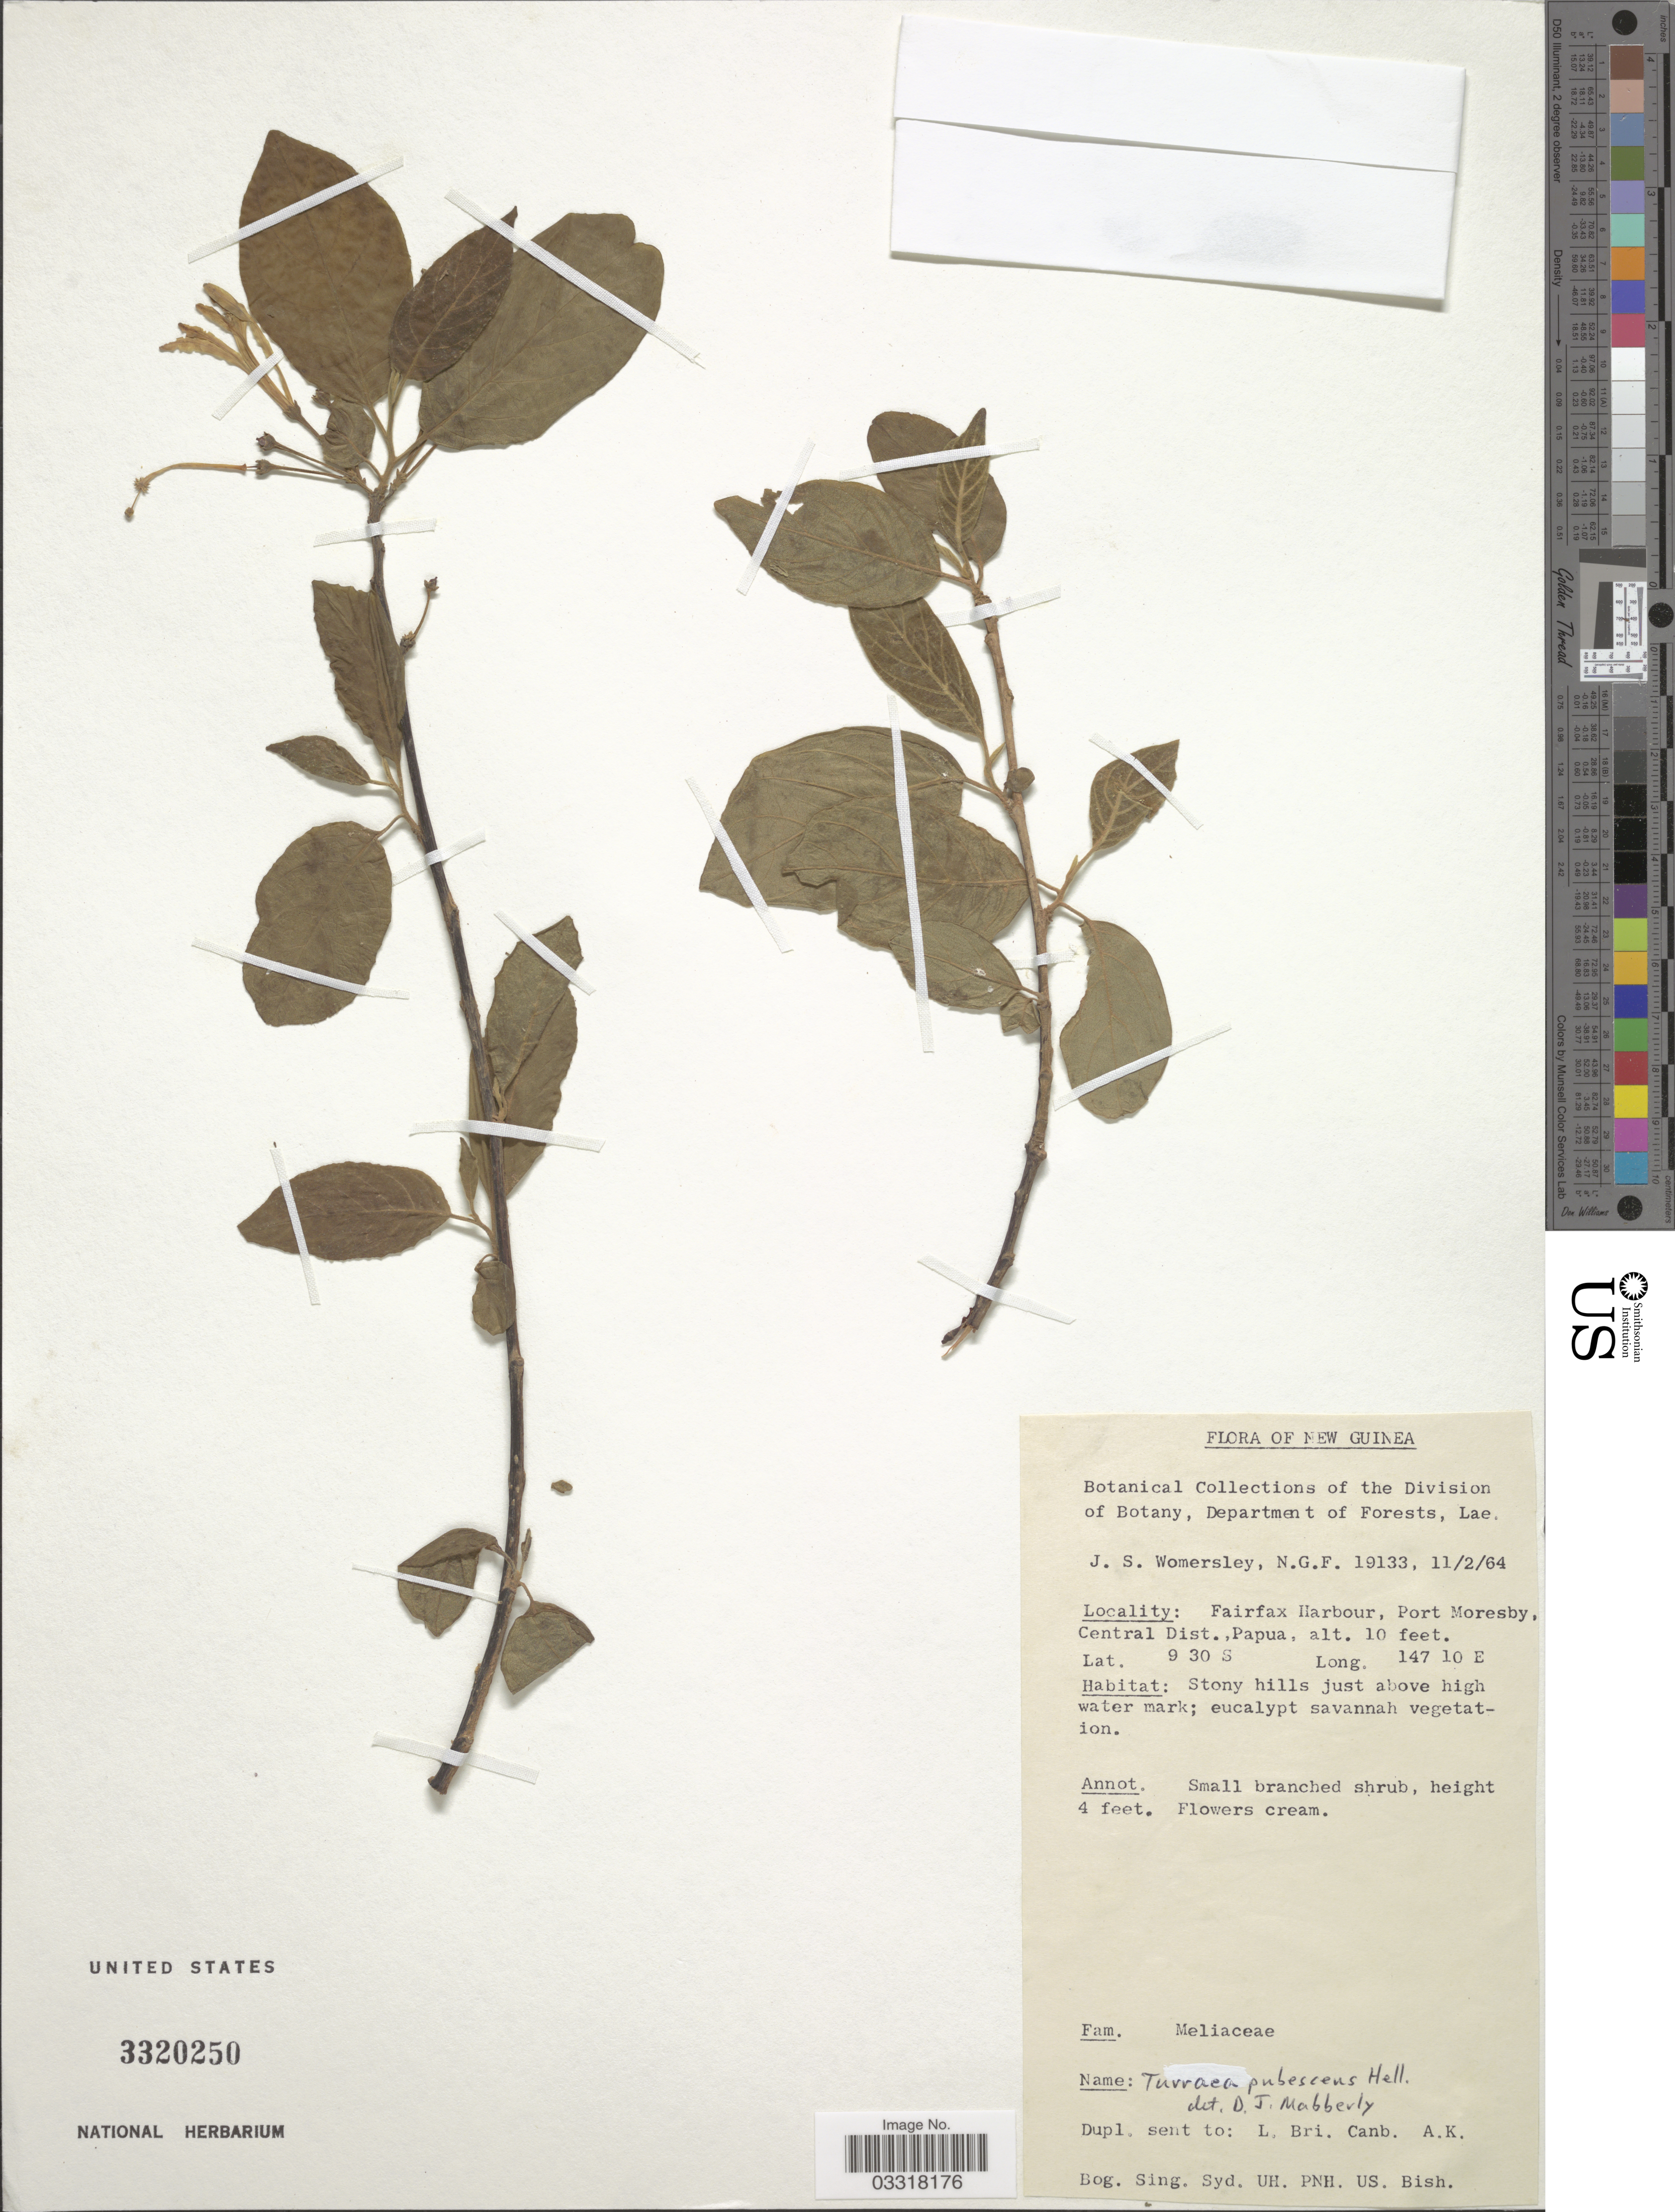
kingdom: Plantae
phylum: Tracheophyta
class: Magnoliopsida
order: Sapindales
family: Meliaceae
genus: Turraea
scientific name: Turraea pubescens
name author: Hell.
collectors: J. S. Womersley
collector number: NGF19133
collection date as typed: Transcribed d/m/y: 11/2/64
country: Papua New Guinea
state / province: Central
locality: New Guinea. Fairfax Harbour, Port Moresby, Central Dist., Papua.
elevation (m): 3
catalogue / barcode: US 3320250